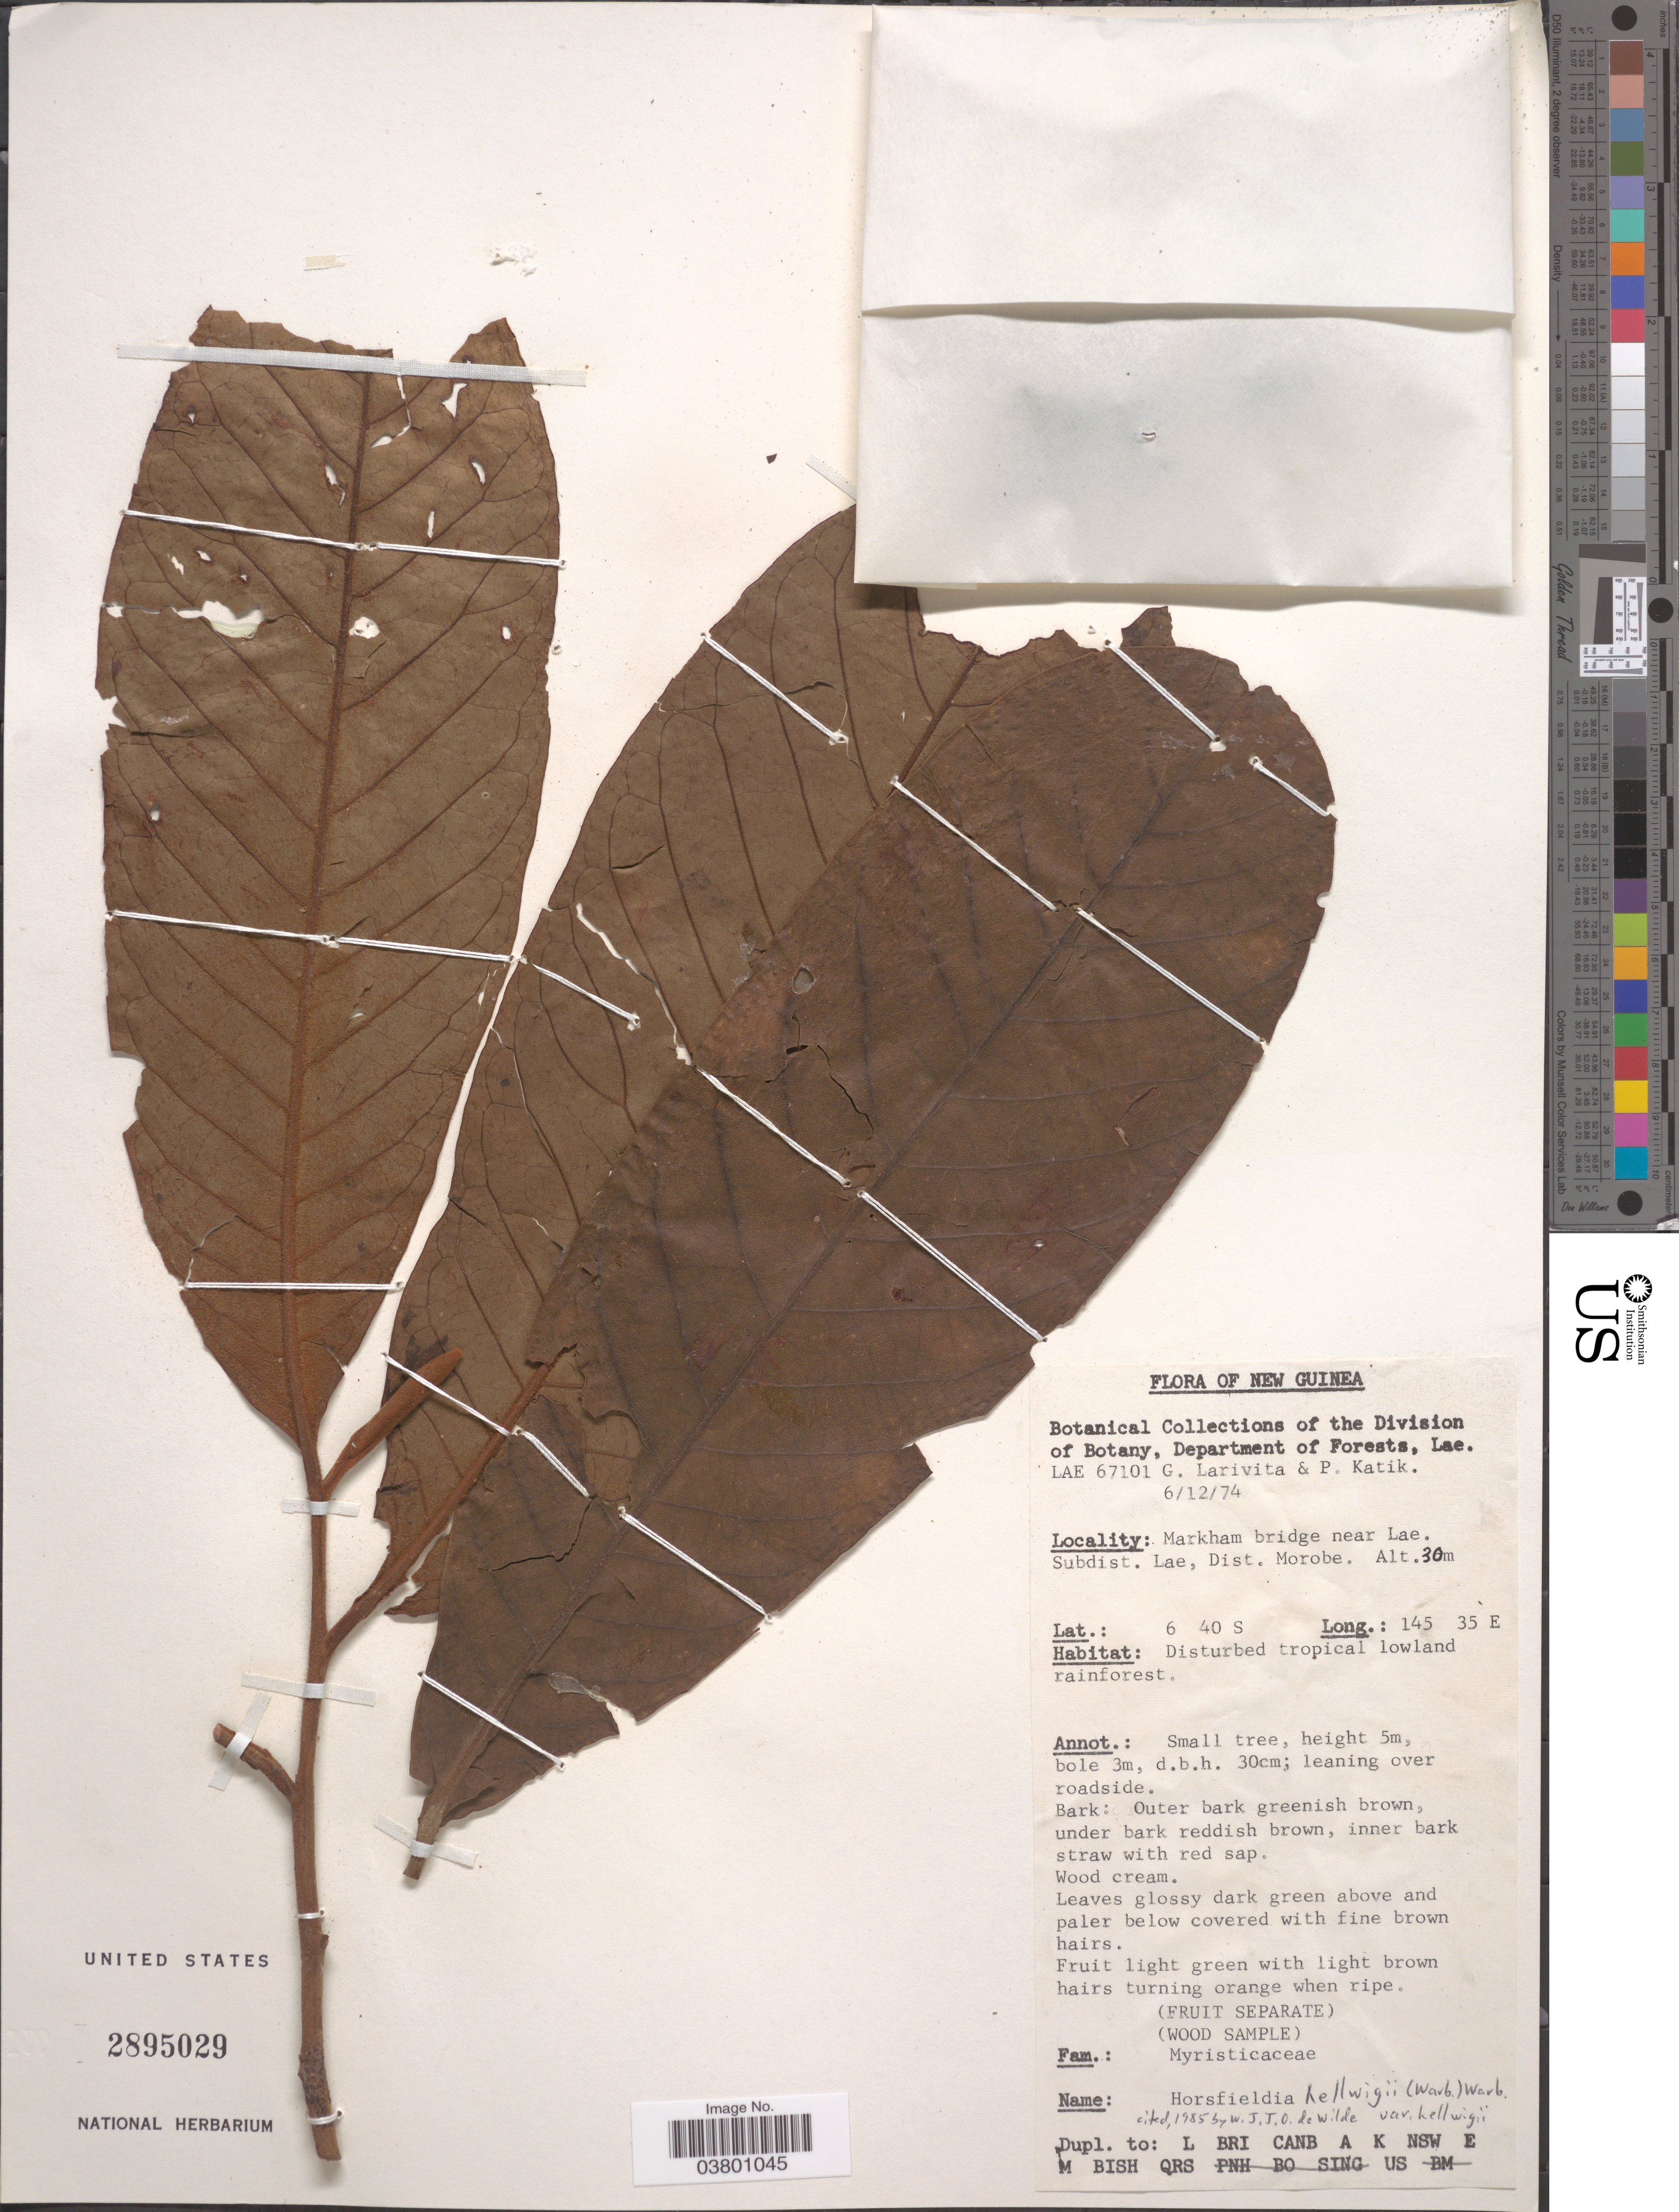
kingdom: Plantae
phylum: Tracheophyta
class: Magnoliopsida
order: Magnoliales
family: Myristicaceae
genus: Horsfieldia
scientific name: Horsfieldia hellwigii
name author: Warb.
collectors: G. Larivita & P. Katik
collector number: LAE 67101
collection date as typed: Transcribed d/m/y: 6/12/74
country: Papua New Guinea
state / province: Morobe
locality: New Guinea. Markham bridge near Lae. Subdist. Lae, Dist. Morobe.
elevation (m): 30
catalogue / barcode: US 2895029